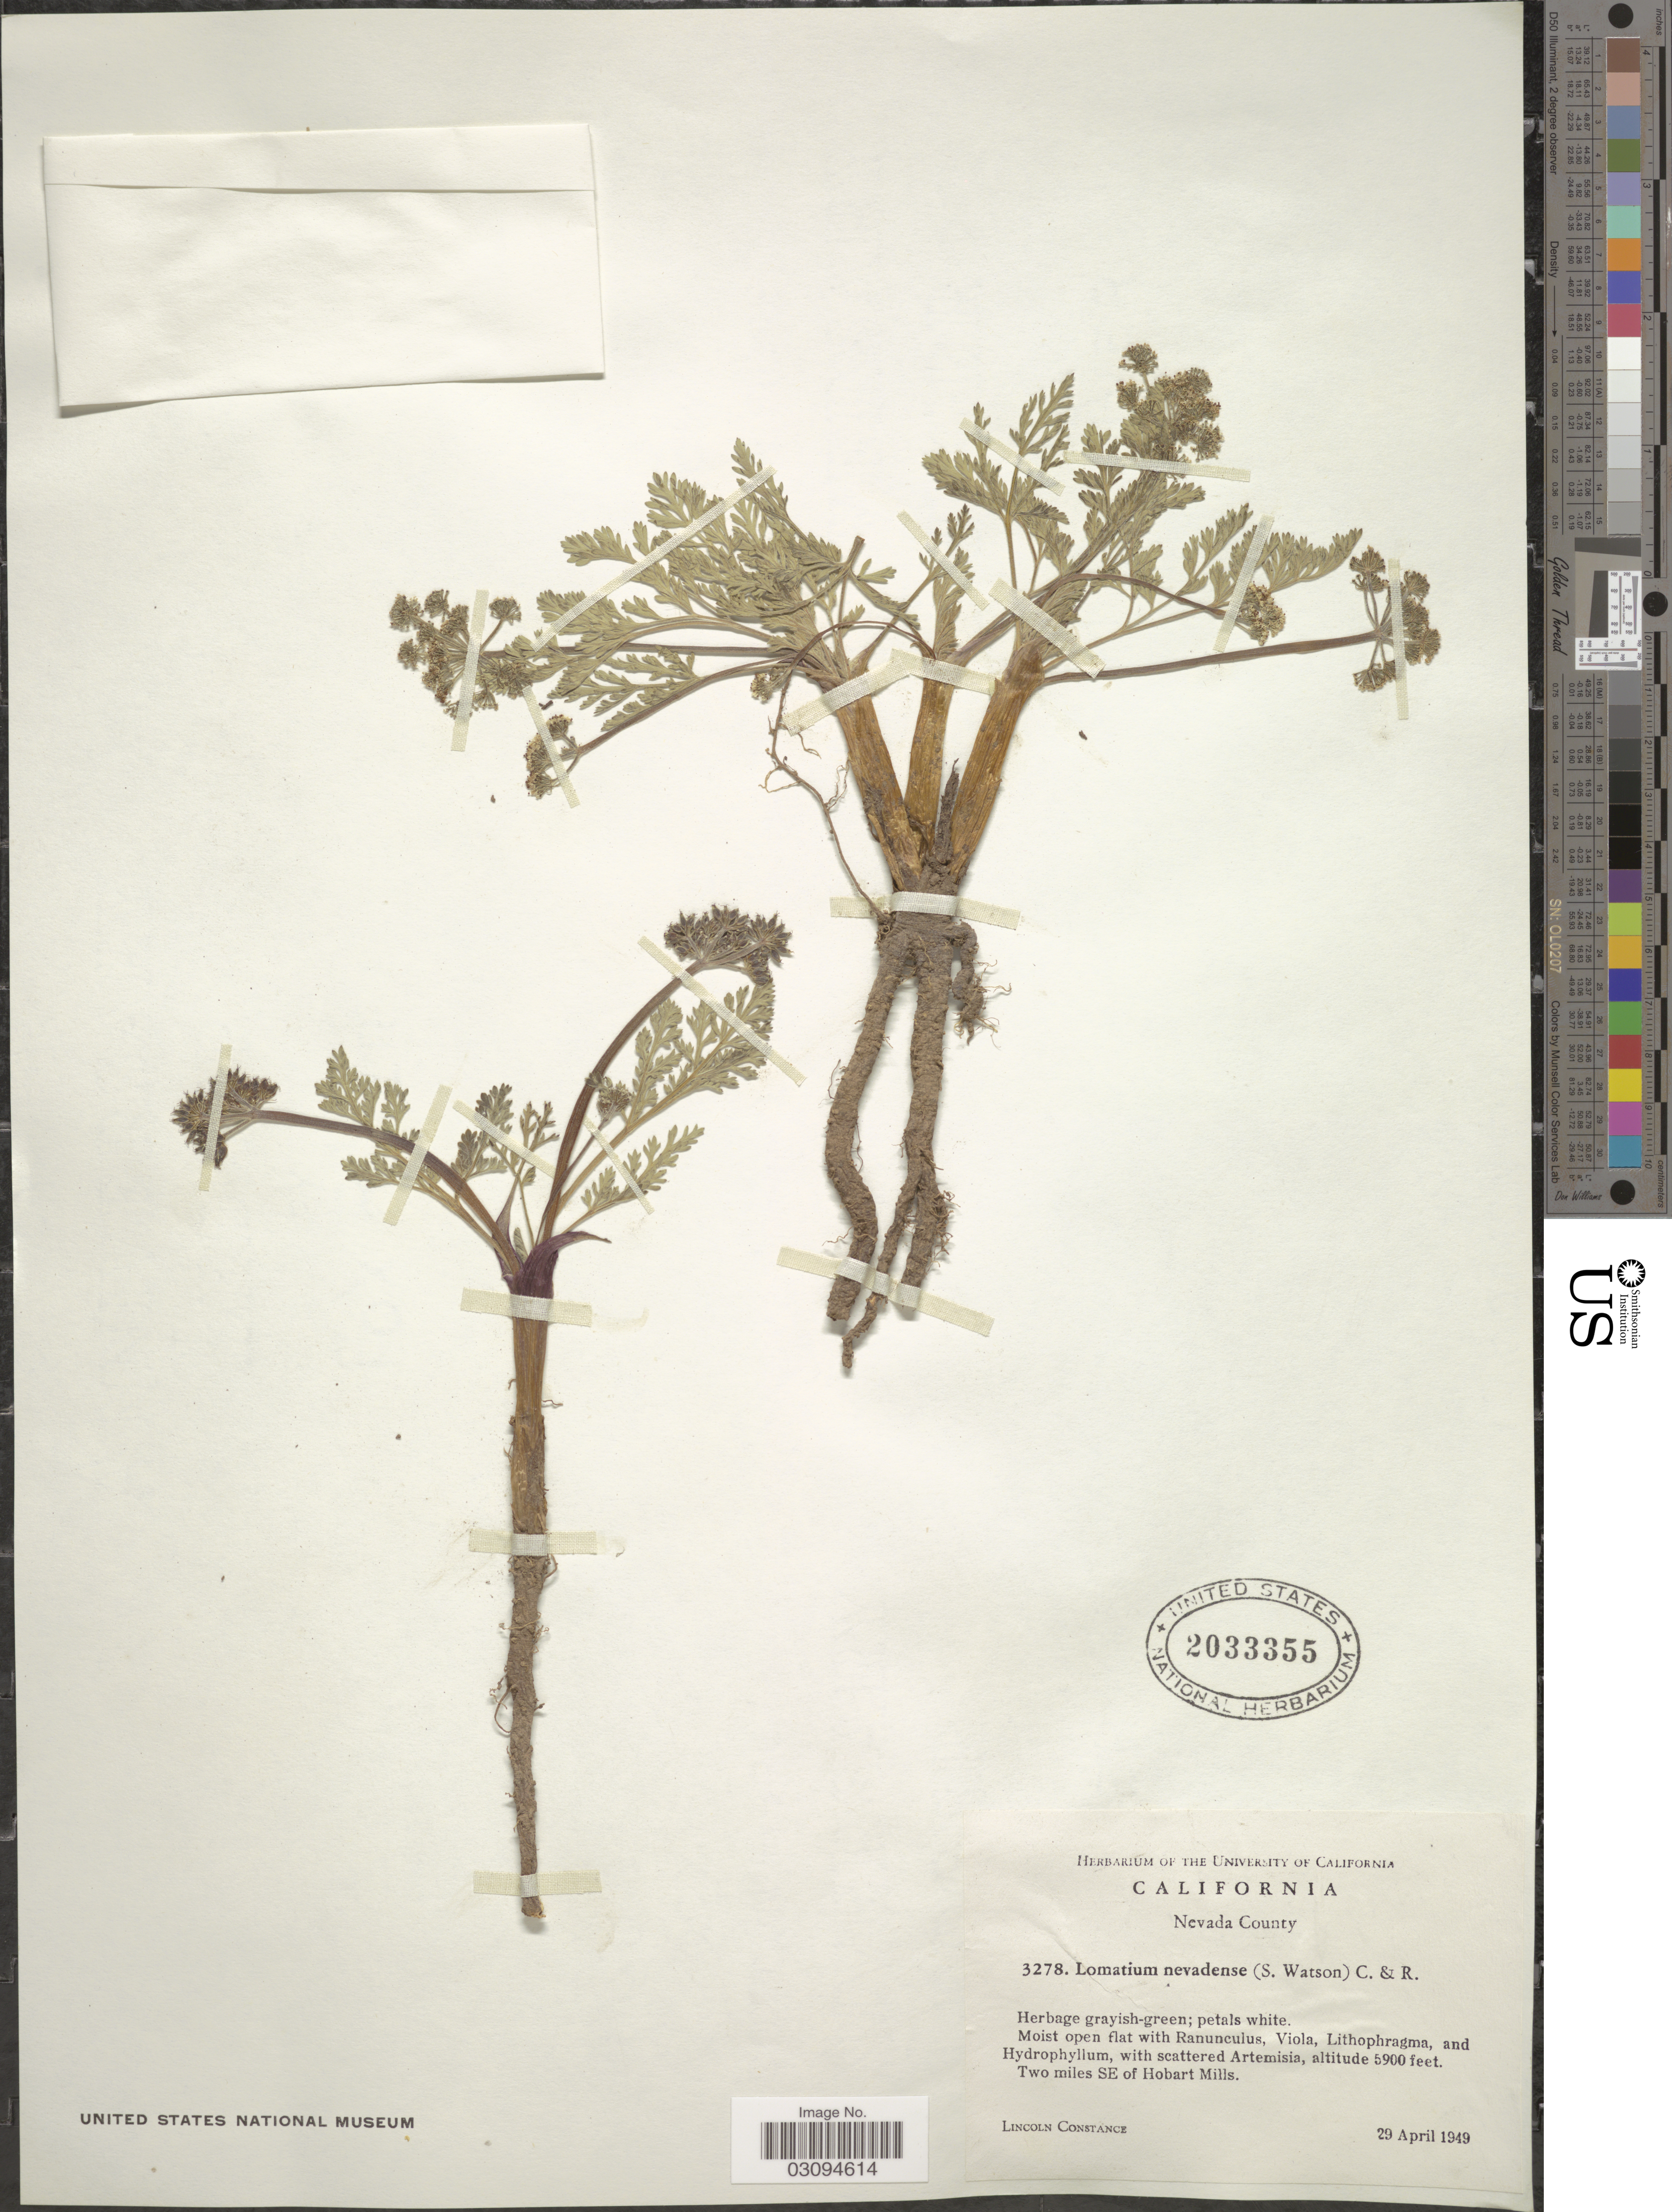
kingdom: Plantae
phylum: Tracheophyta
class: Magnoliopsida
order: Apiales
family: Apiaceae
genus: Lomatium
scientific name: Lomatium nevadense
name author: (S. Watson) J.M. Coult. & Rose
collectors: L. Constance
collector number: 3278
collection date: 1949-04-29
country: United States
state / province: California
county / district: Nevada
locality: Nevada County. Two miles SE of Hobart Mills.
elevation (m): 1798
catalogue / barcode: US 2033355